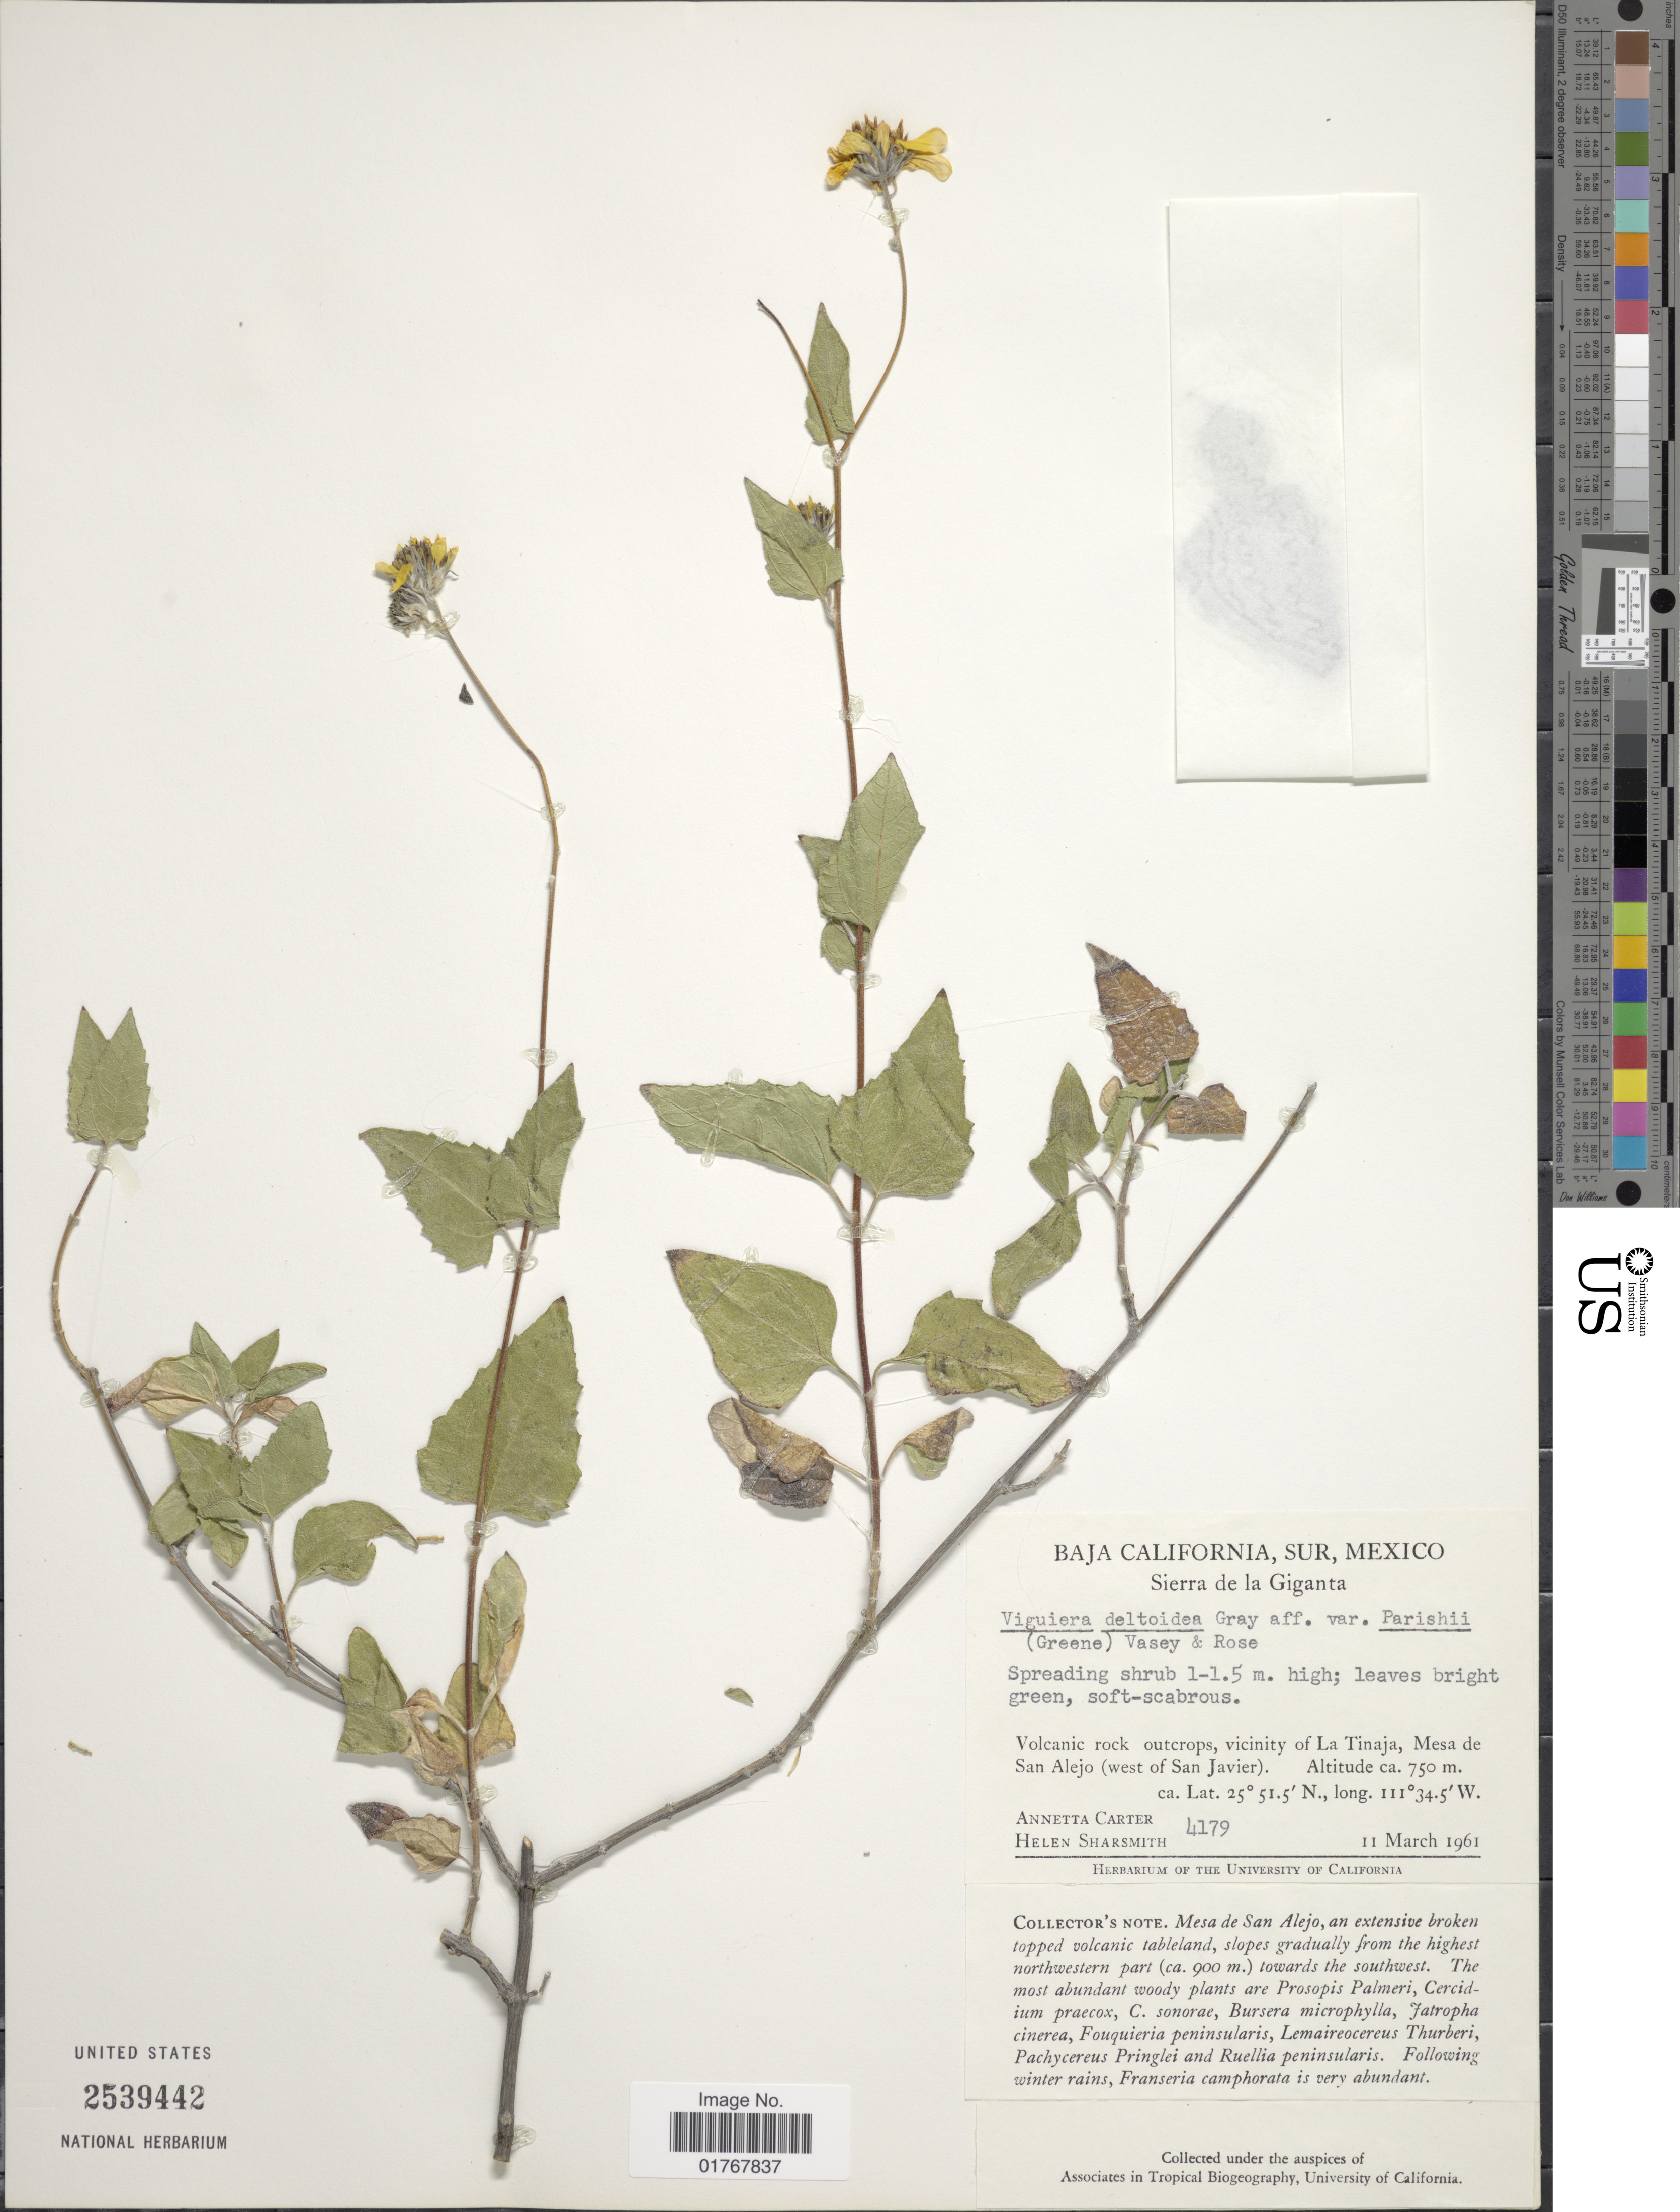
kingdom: Plantae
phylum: Tracheophyta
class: Magnoliopsida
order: Asterales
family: Asteraceae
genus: Viguiera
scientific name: Viguiera deltoidea var. parishii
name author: (Greene) Vasey & Rose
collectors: A. Carter & H. Sharsmith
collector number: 4179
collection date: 1961-03-11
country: Mexico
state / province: Baja California Sur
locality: Sierra de la Giganta, Volcanic rock outcrops, vicinity of La Tinaja, Mesa de San Alejo (west of San Javier)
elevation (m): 750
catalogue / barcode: US 2539442